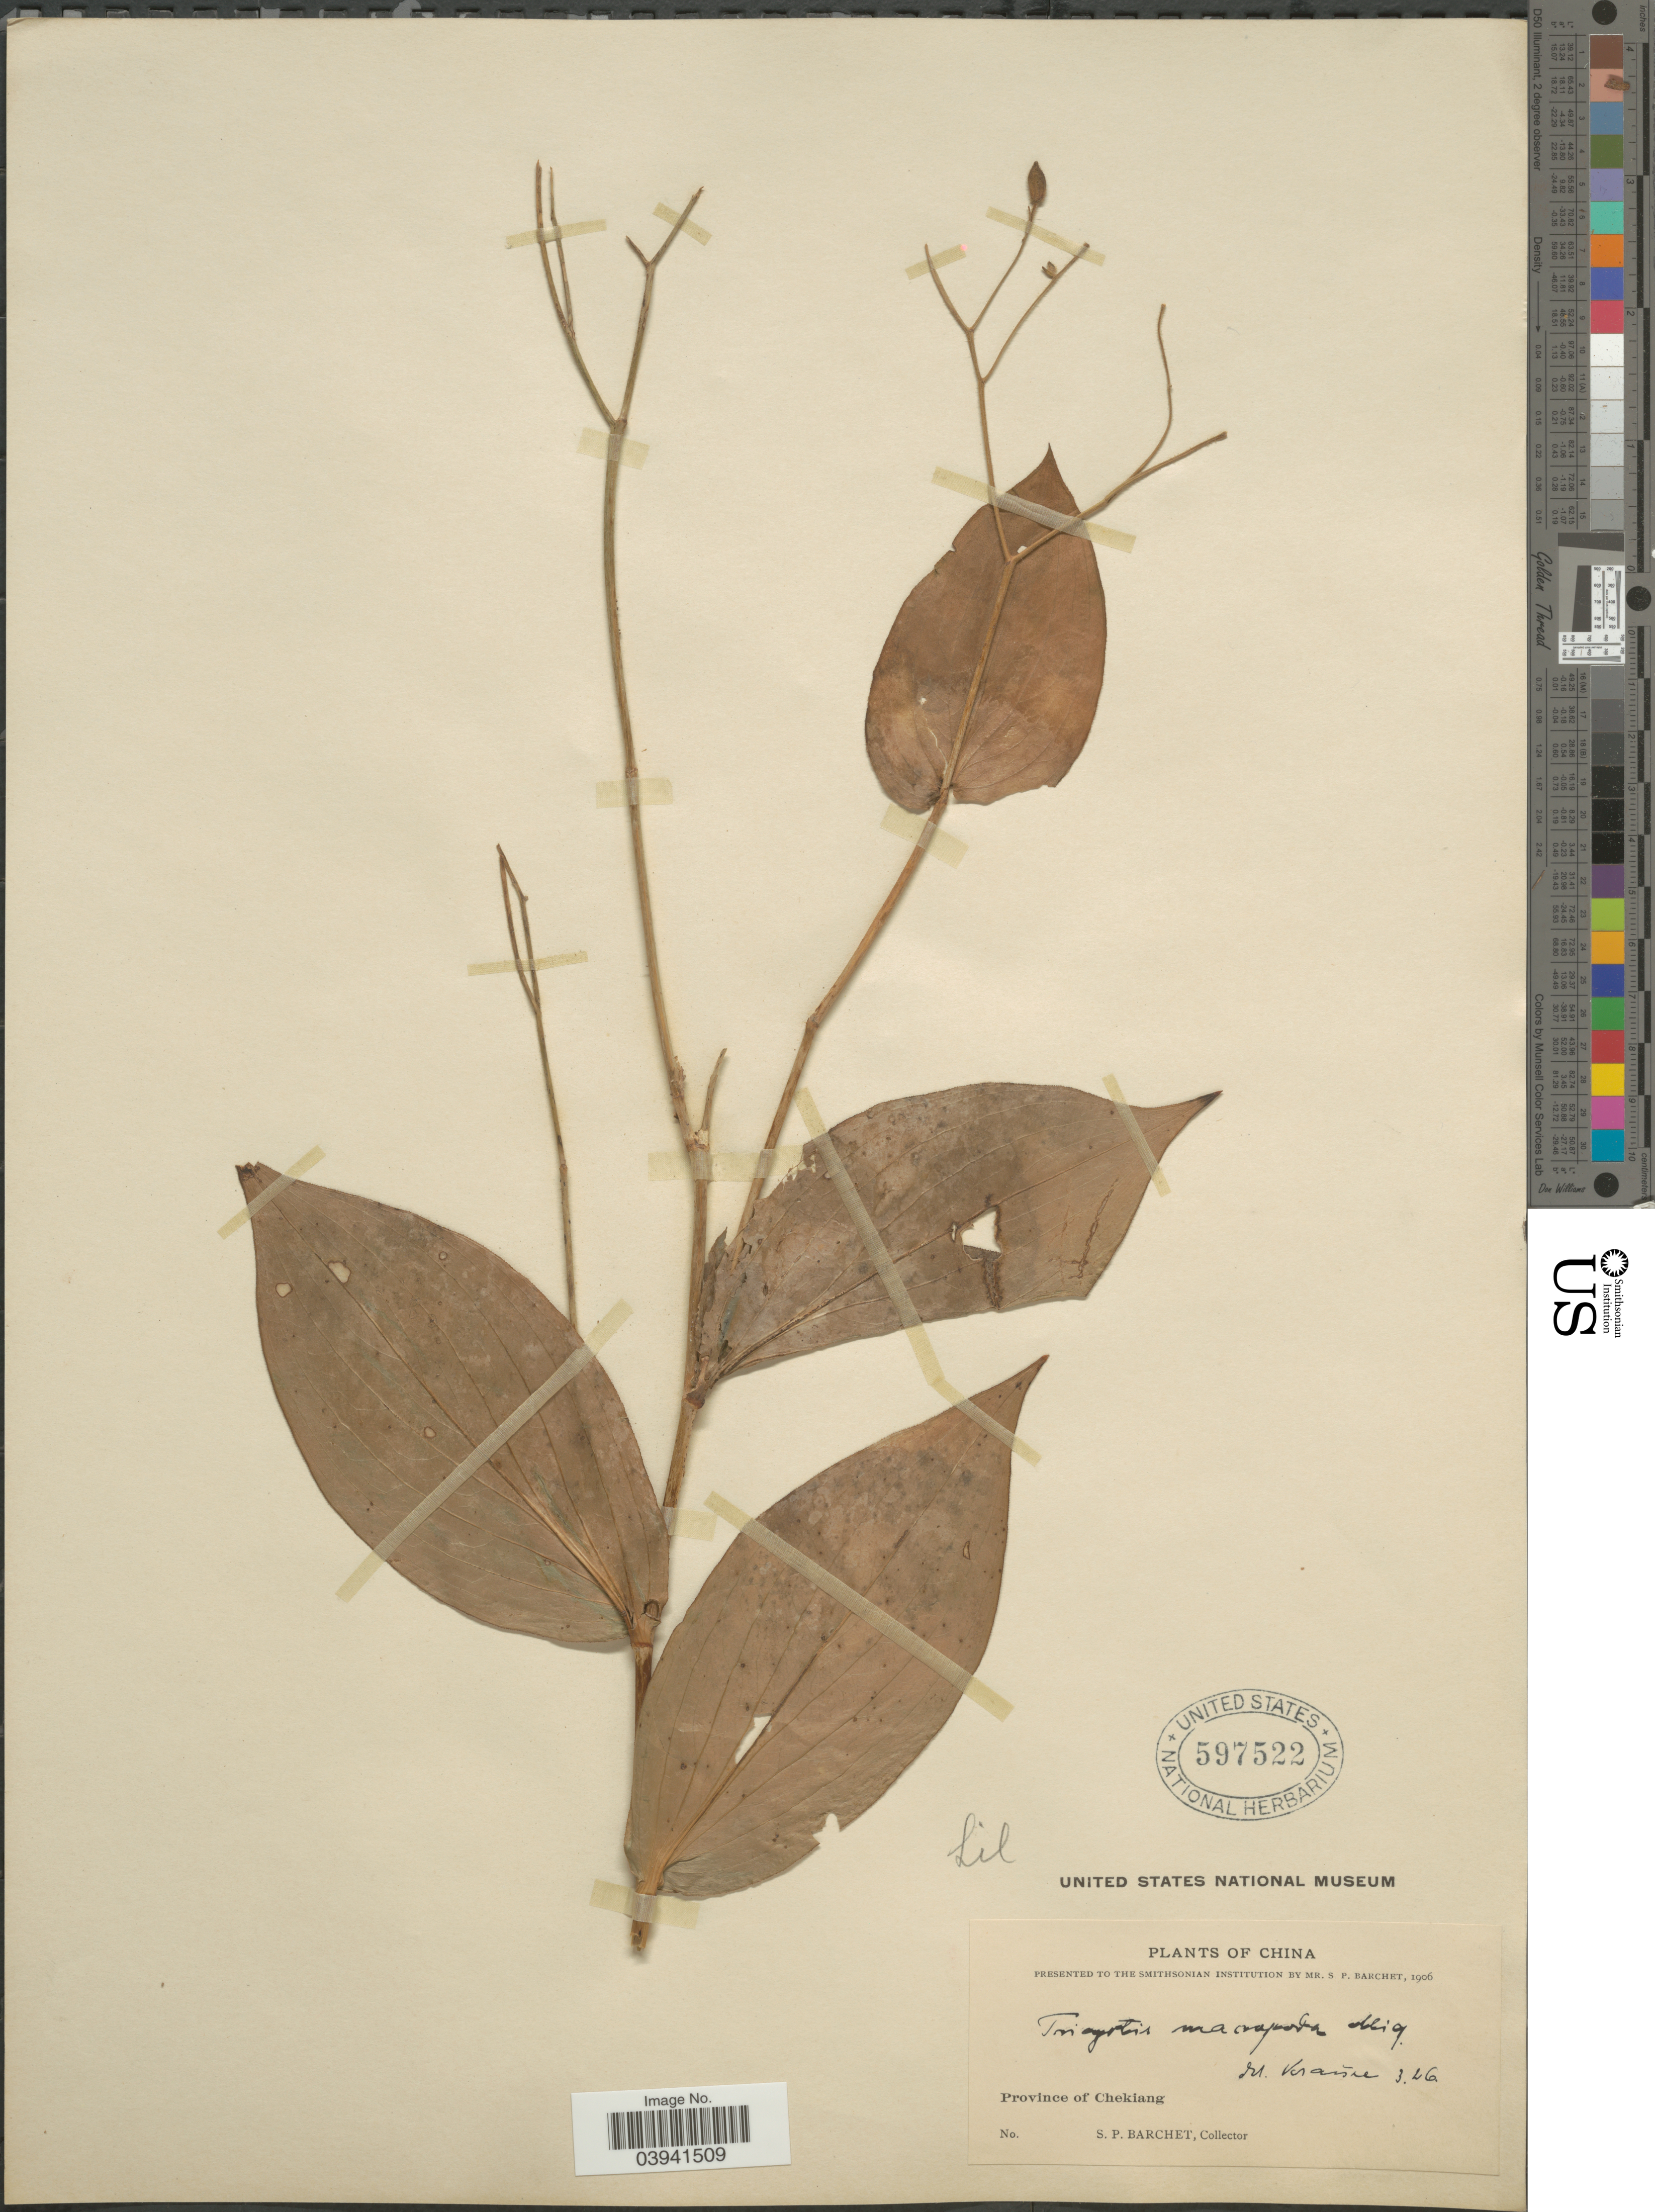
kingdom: Plantae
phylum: Tracheophyta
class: Liliopsida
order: Liliales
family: Liliaceae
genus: Tricyrtis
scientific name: Tricyrtis macropoda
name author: Miq.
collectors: S. P. Barchet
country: China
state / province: Zhejiang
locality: Province of Chekiang.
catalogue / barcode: US 597522